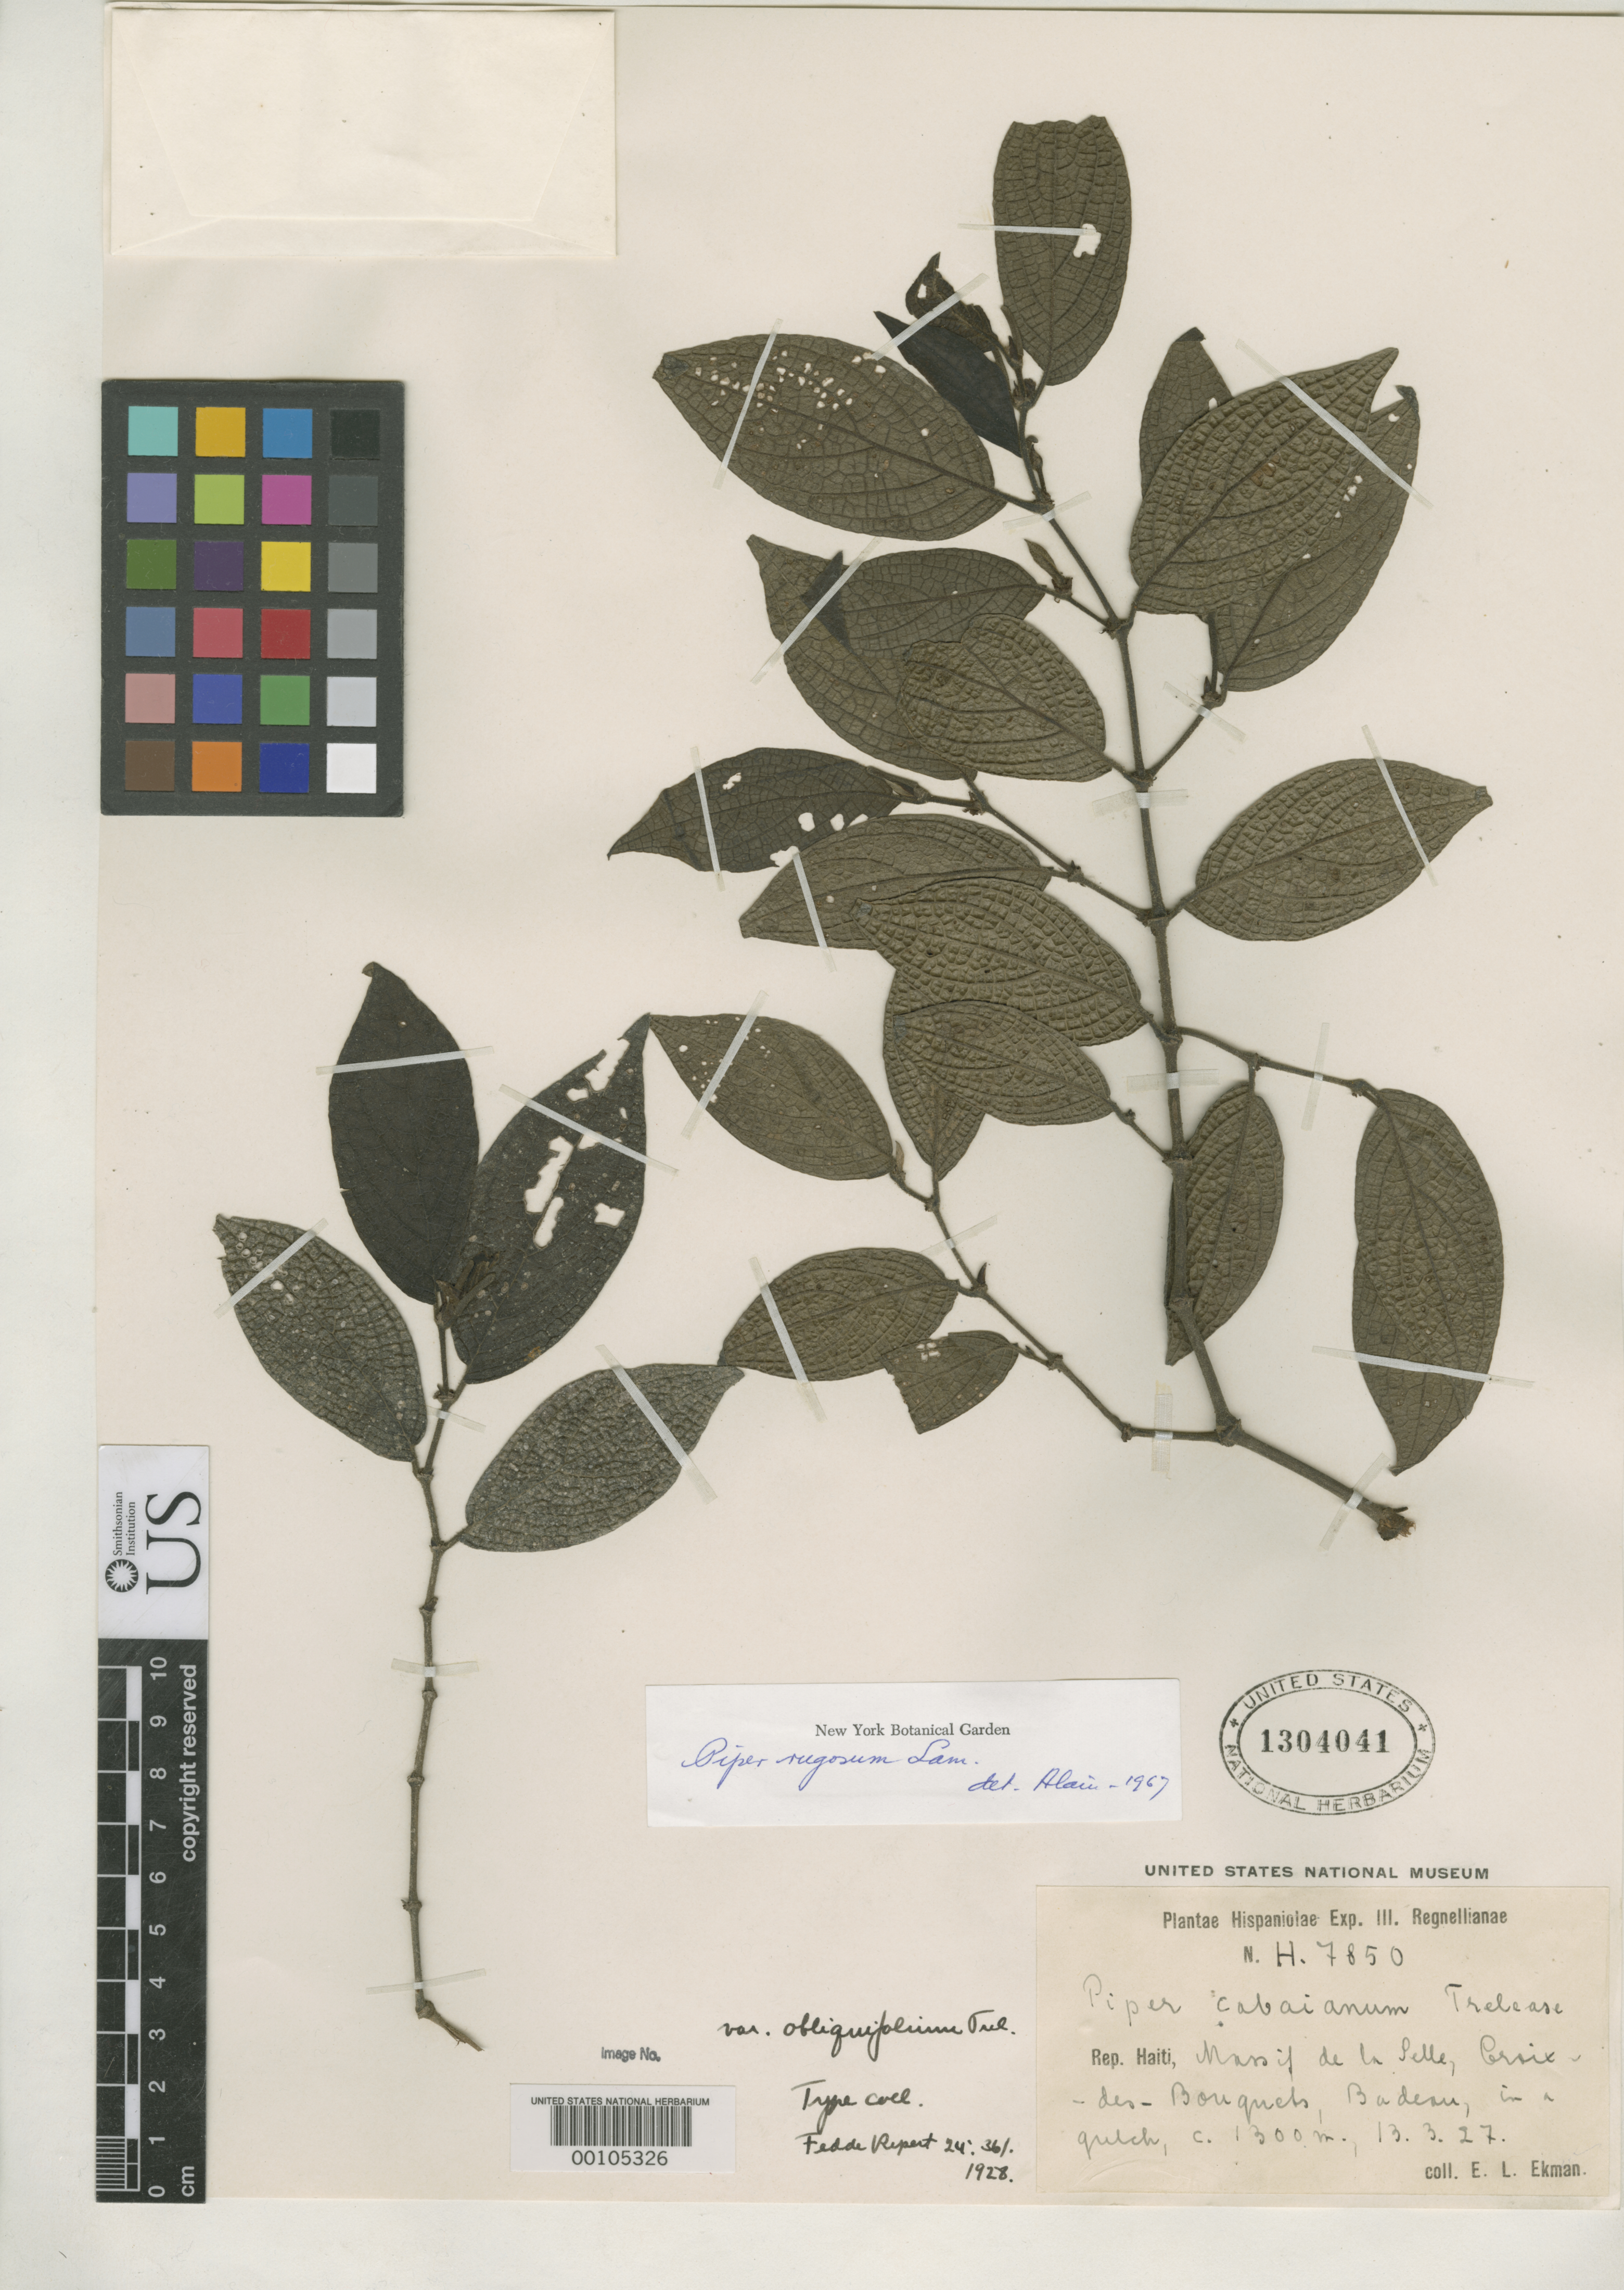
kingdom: Plantae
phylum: Tracheophyta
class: Magnoliopsida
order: Piperales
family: Piperaceae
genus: Piper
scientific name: Piper cabaianum var. obliquifolium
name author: Trel.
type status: Isotype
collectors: E. L. Ekman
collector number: H 7850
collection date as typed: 13 Mar 1927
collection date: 1927-03-13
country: Haiti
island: Hispaniola Island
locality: Croix-des-Bouquets, Badeau, La Selle.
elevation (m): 1300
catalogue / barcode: US 1304041